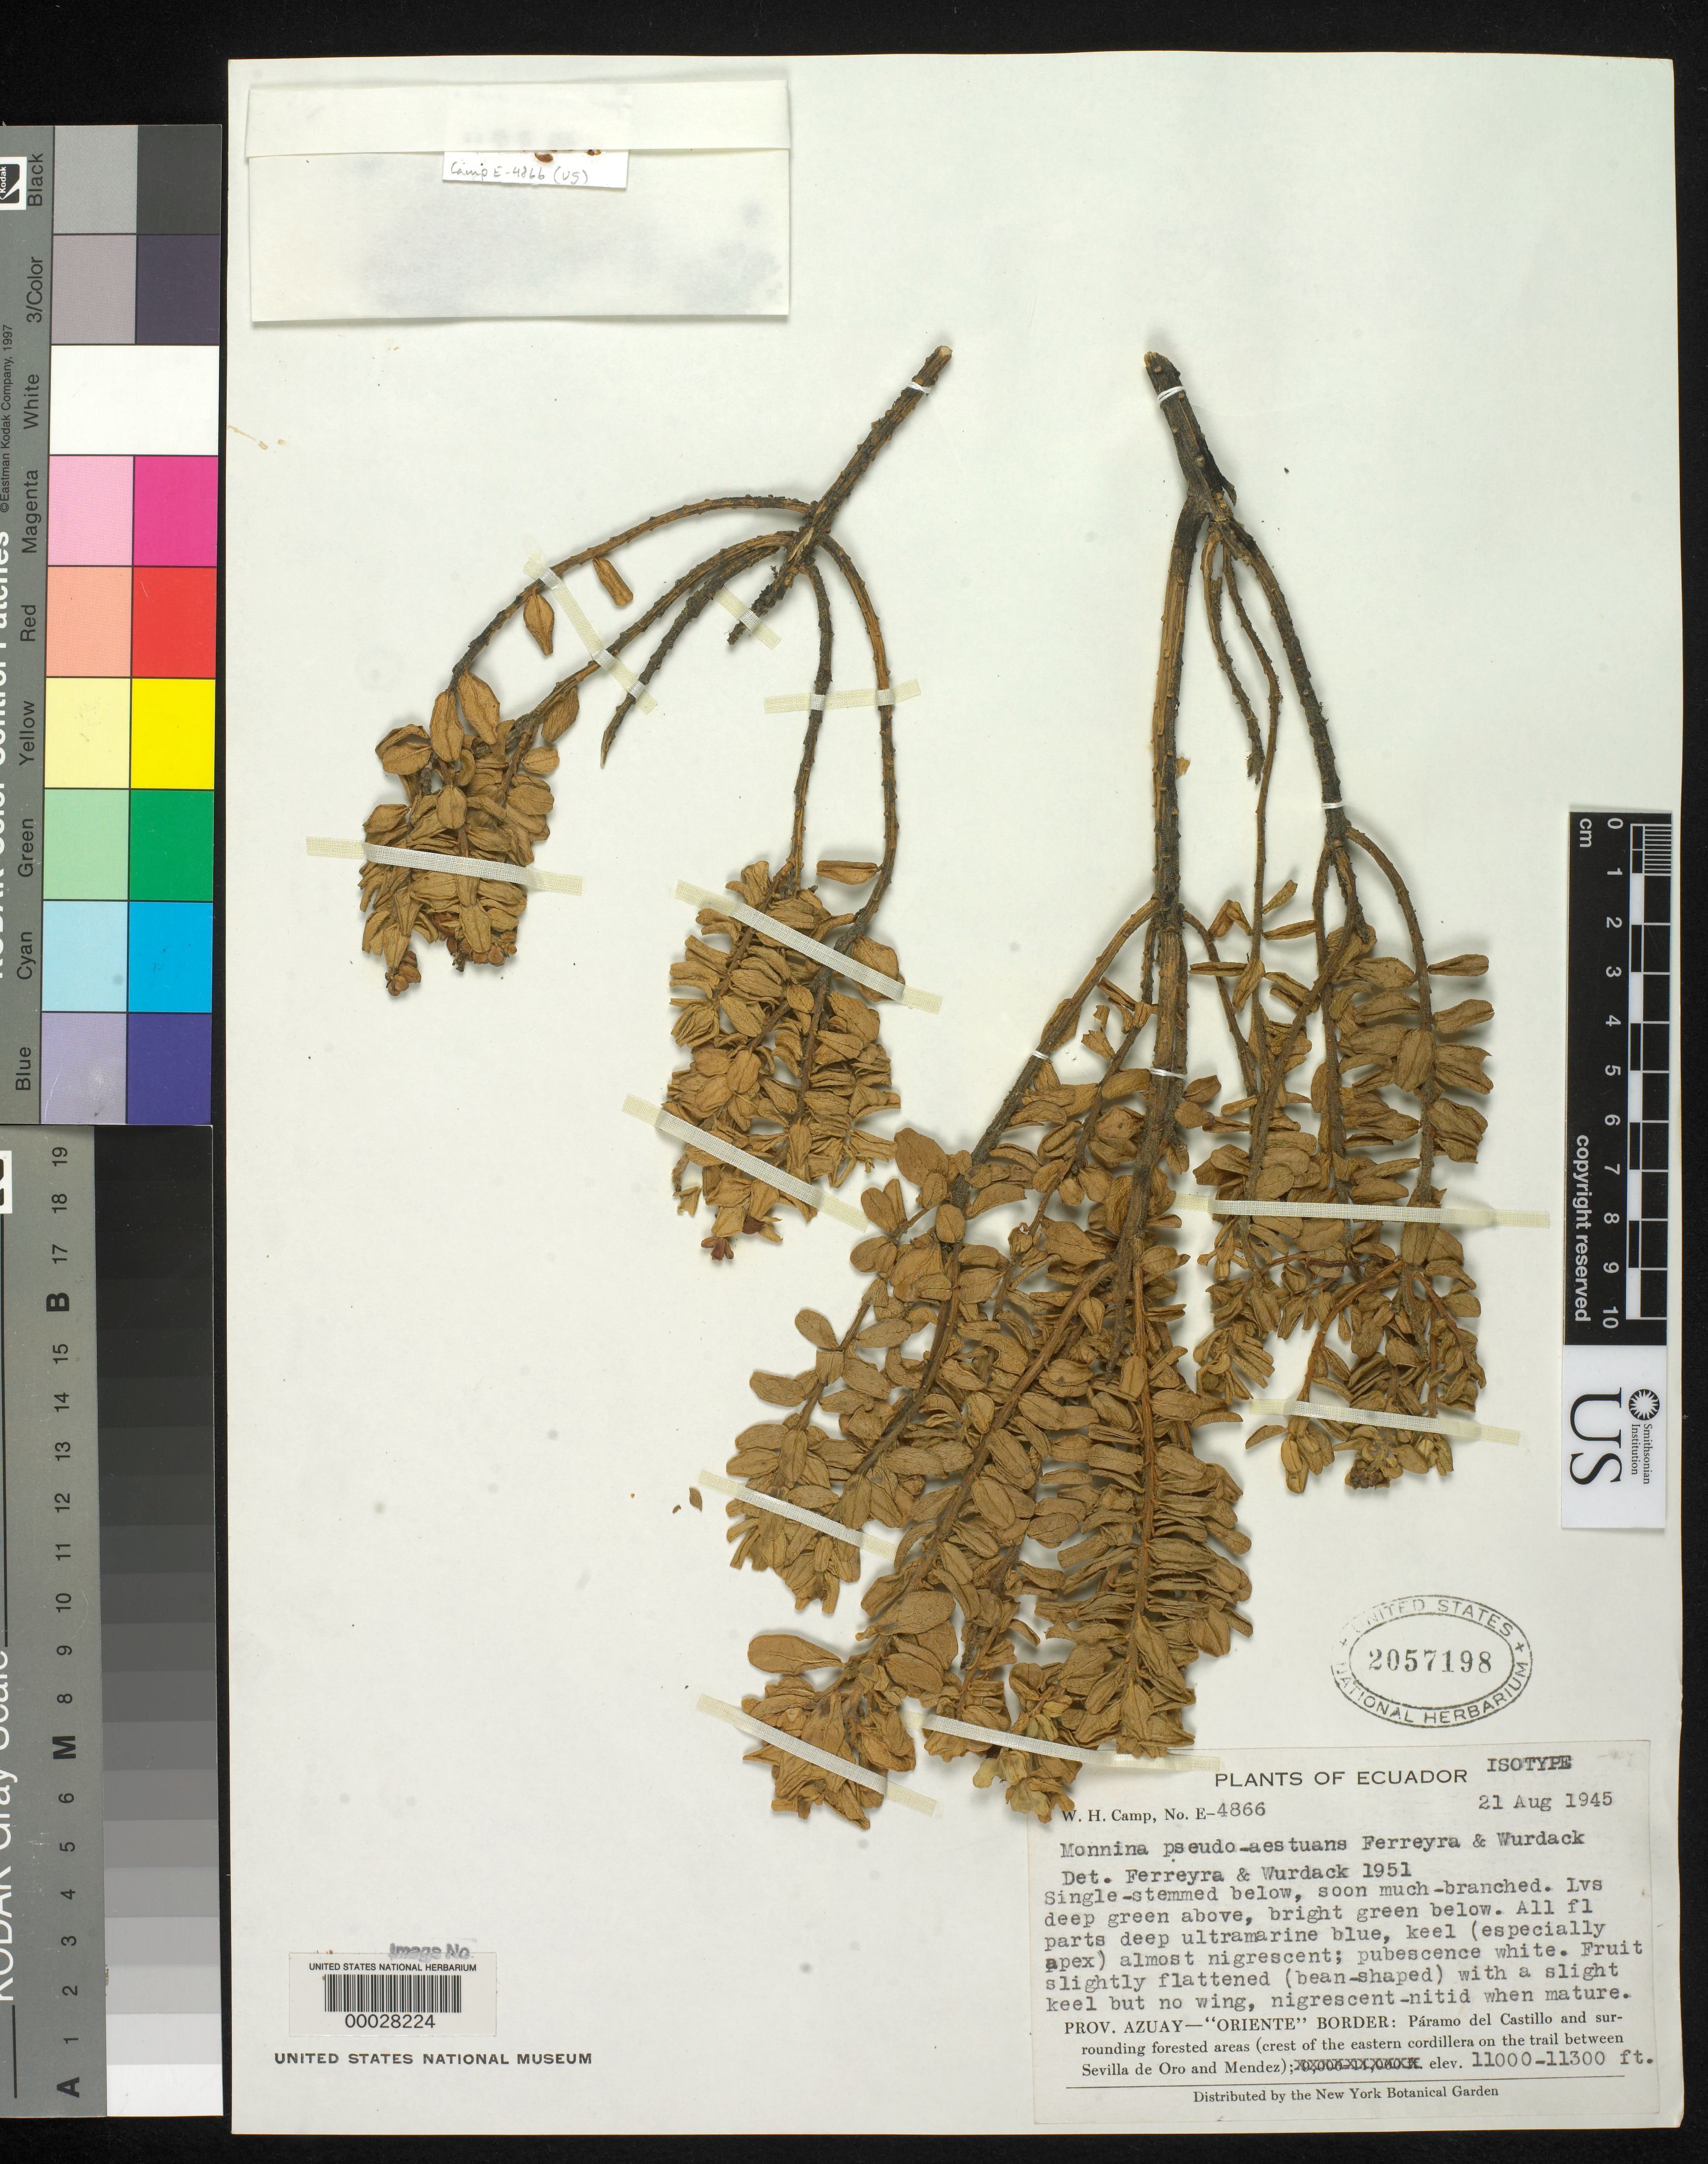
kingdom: Plantae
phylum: Tracheophyta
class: Magnoliopsida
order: Fabales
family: Polygalaceae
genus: Monnina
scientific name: Monnina pseudoaestuans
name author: Ferreyra & Wurdack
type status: Isotype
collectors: W. H. Camp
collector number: E-4866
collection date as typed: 21 Aug 1945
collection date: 1945-08-21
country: Ecuador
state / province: Azuay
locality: Oriente border, Paramo del Castillo.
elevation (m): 3353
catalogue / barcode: US 2057198